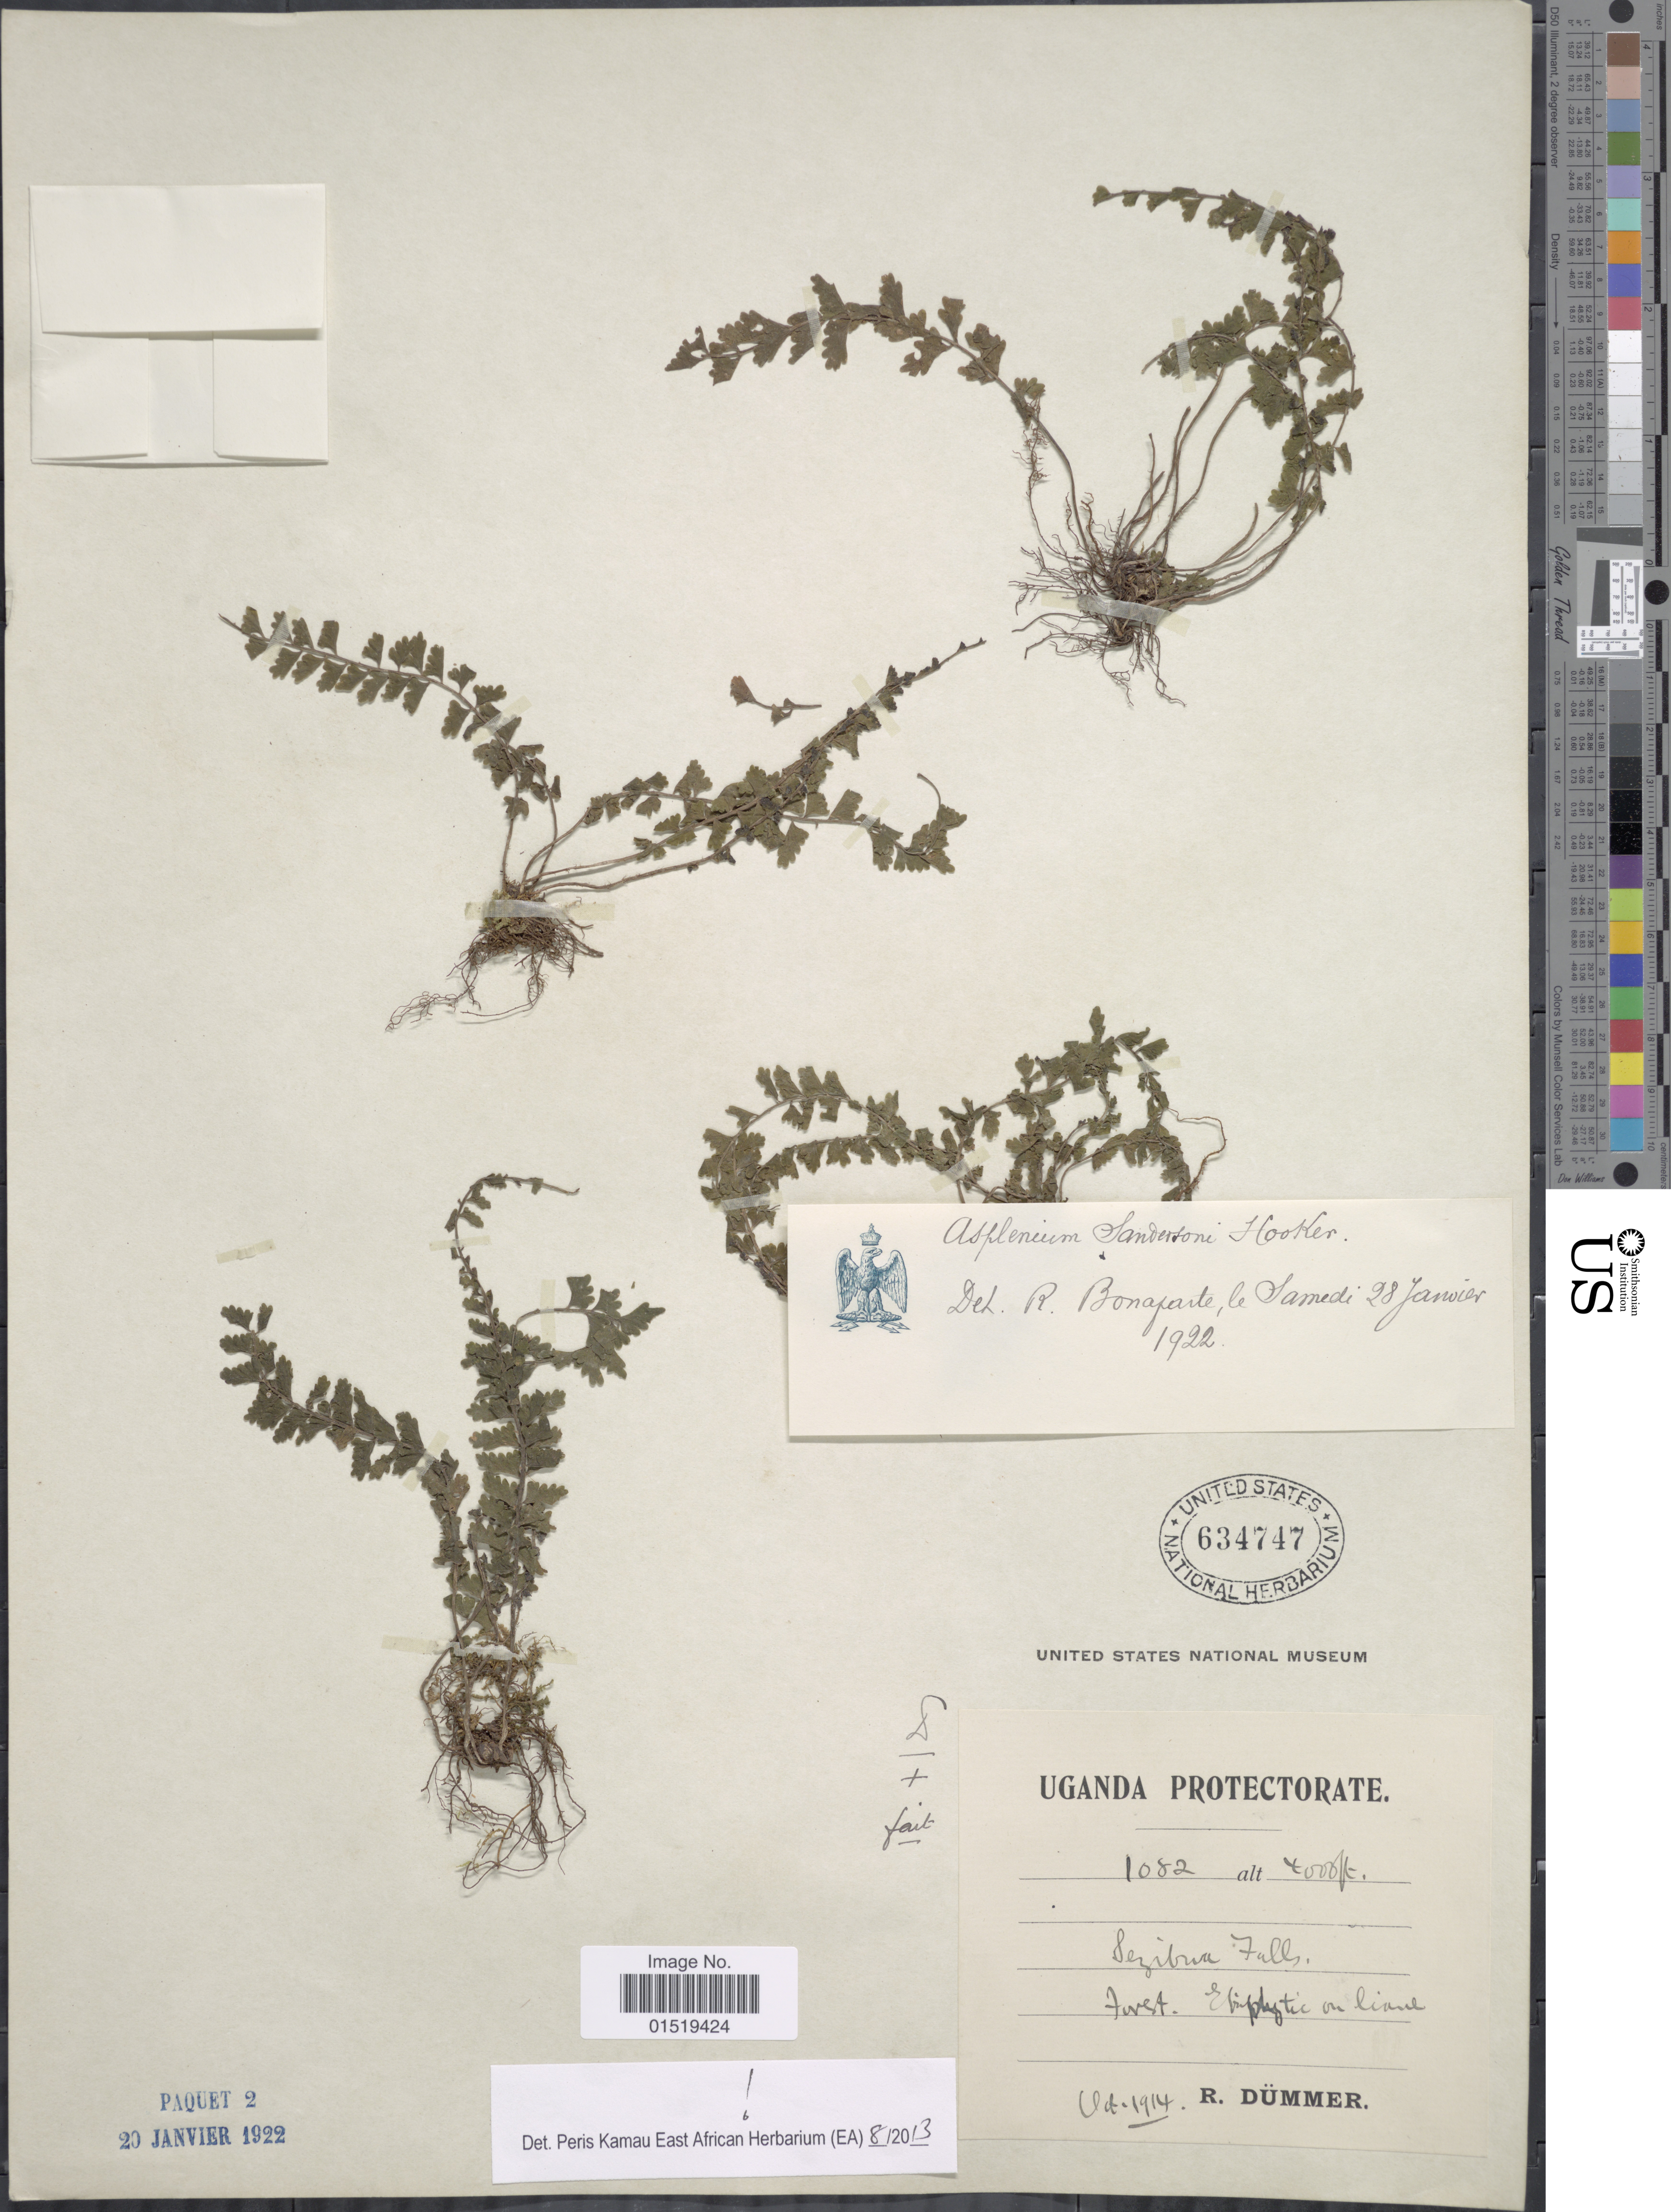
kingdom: Plantae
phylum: Tracheophyta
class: Polypodiopsida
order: Polypodiales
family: Aspleniaceae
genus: Asplenium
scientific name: Asplenium sandersonii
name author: Hook.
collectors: R. A. Dümmer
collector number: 1082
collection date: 1914-10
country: Uganda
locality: Sezibua Falls.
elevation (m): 1219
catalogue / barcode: US 634747